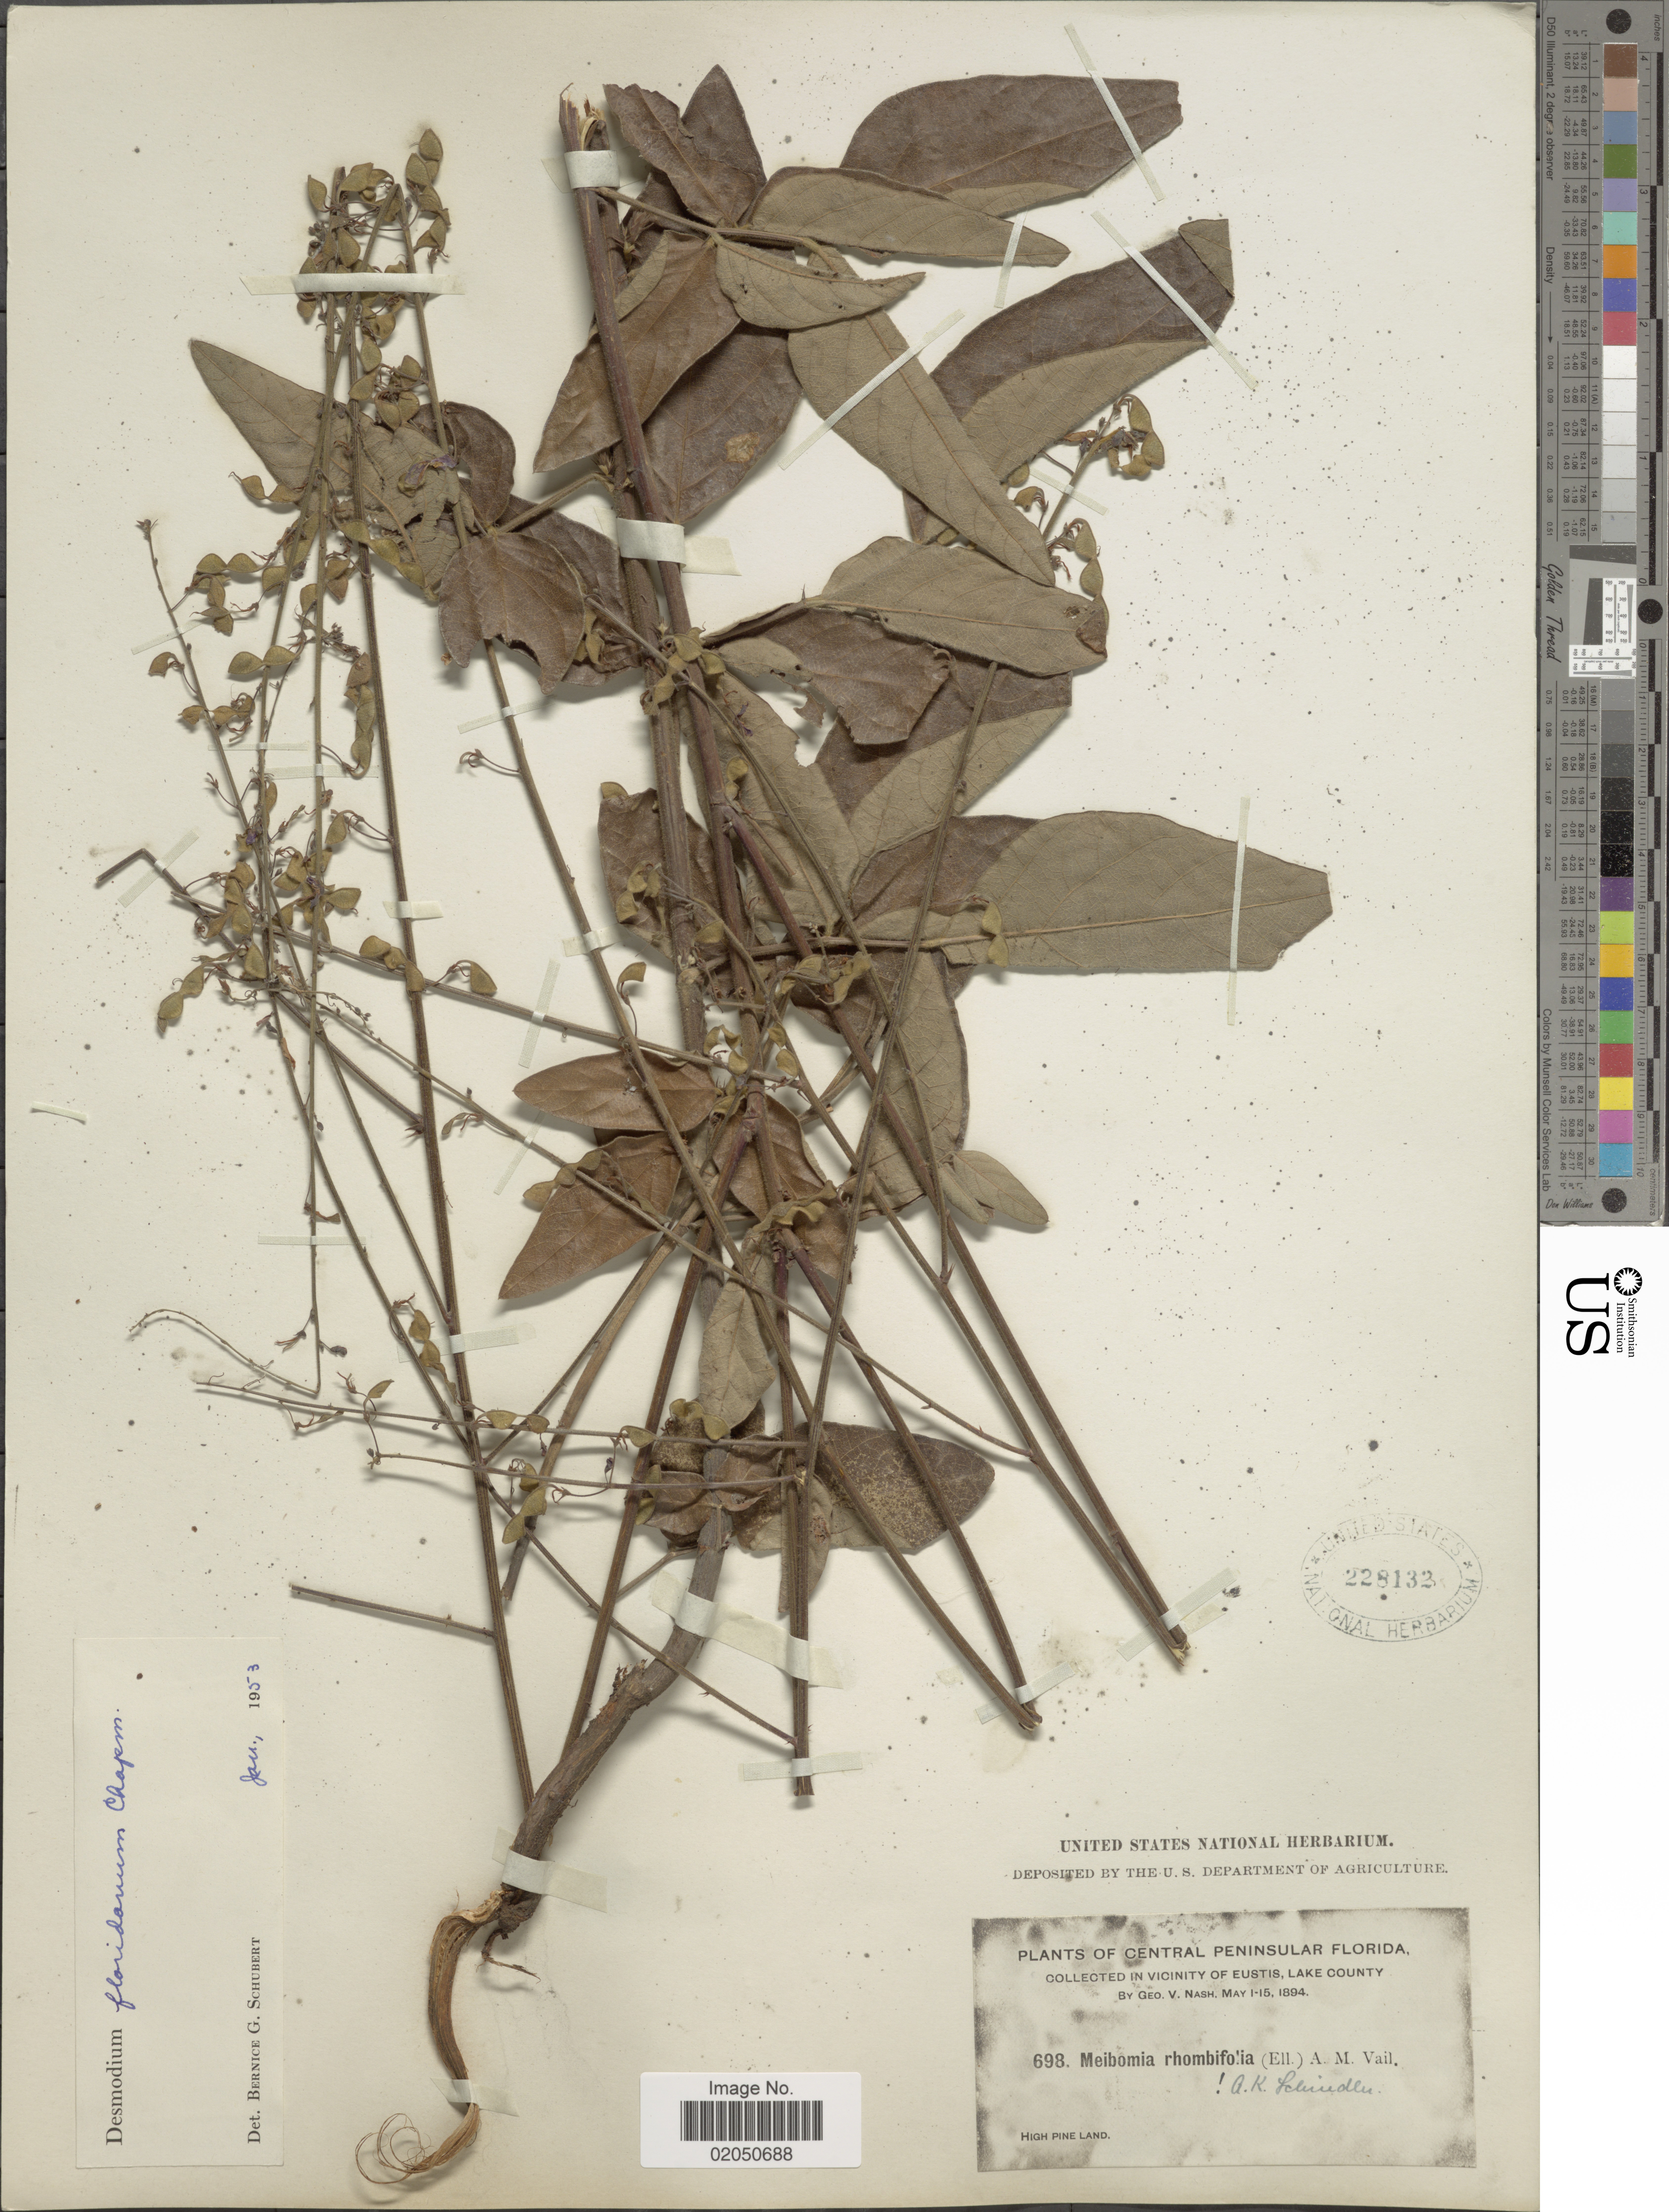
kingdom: Plantae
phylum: Tracheophyta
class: Magnoliopsida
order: Fabales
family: Fabaceae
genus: Desmodium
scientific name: Desmodium floridanum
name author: Chapm.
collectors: G. V. Nash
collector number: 698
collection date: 1894-05-01/1894-05-15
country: United States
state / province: Florida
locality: Central Peninsular Florida, Vicinity of Eustis, Lake County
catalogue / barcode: US 228132